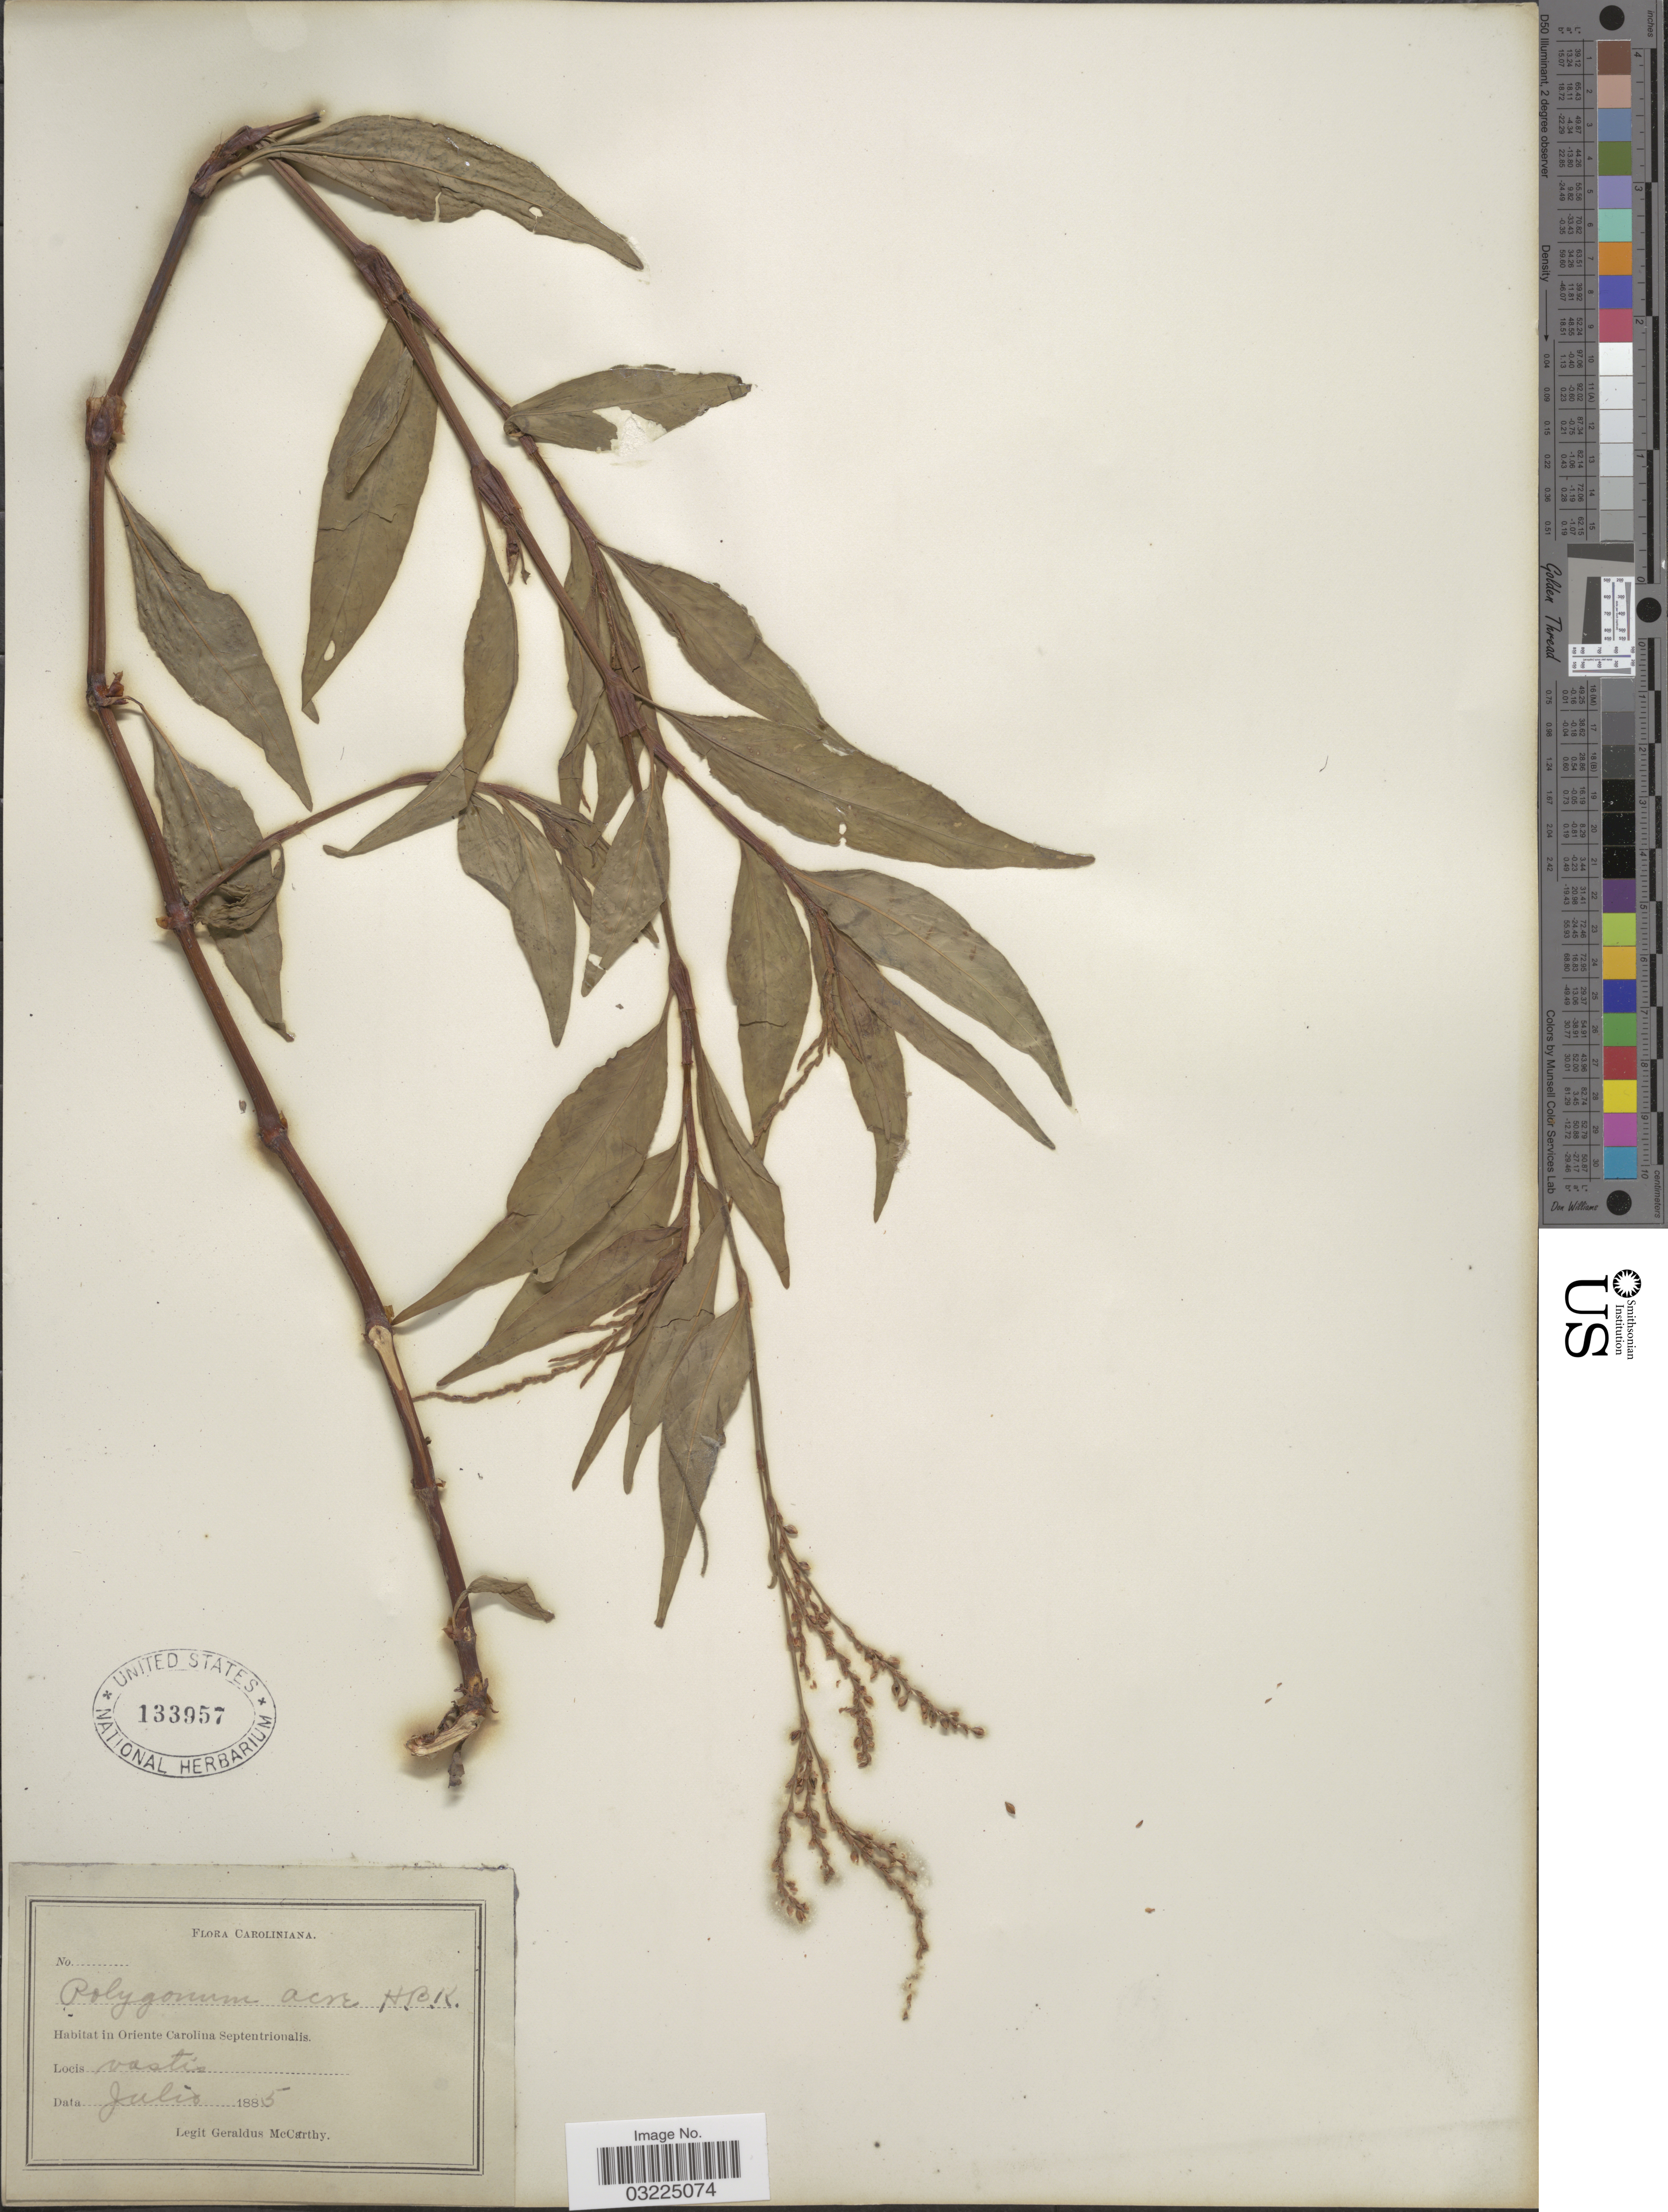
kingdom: Plantae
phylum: Tracheophyta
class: Magnoliopsida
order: Caryophyllales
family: Polygonaceae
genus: Persicaria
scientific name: Persicaria punctata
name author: (Elliott) Small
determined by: Atha, D. E.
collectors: M. McCarthy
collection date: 1885-07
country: United States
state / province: North Carolina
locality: Caroliniana, Oriente Carolina Septentrionalis, vastio.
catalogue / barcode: US 133957